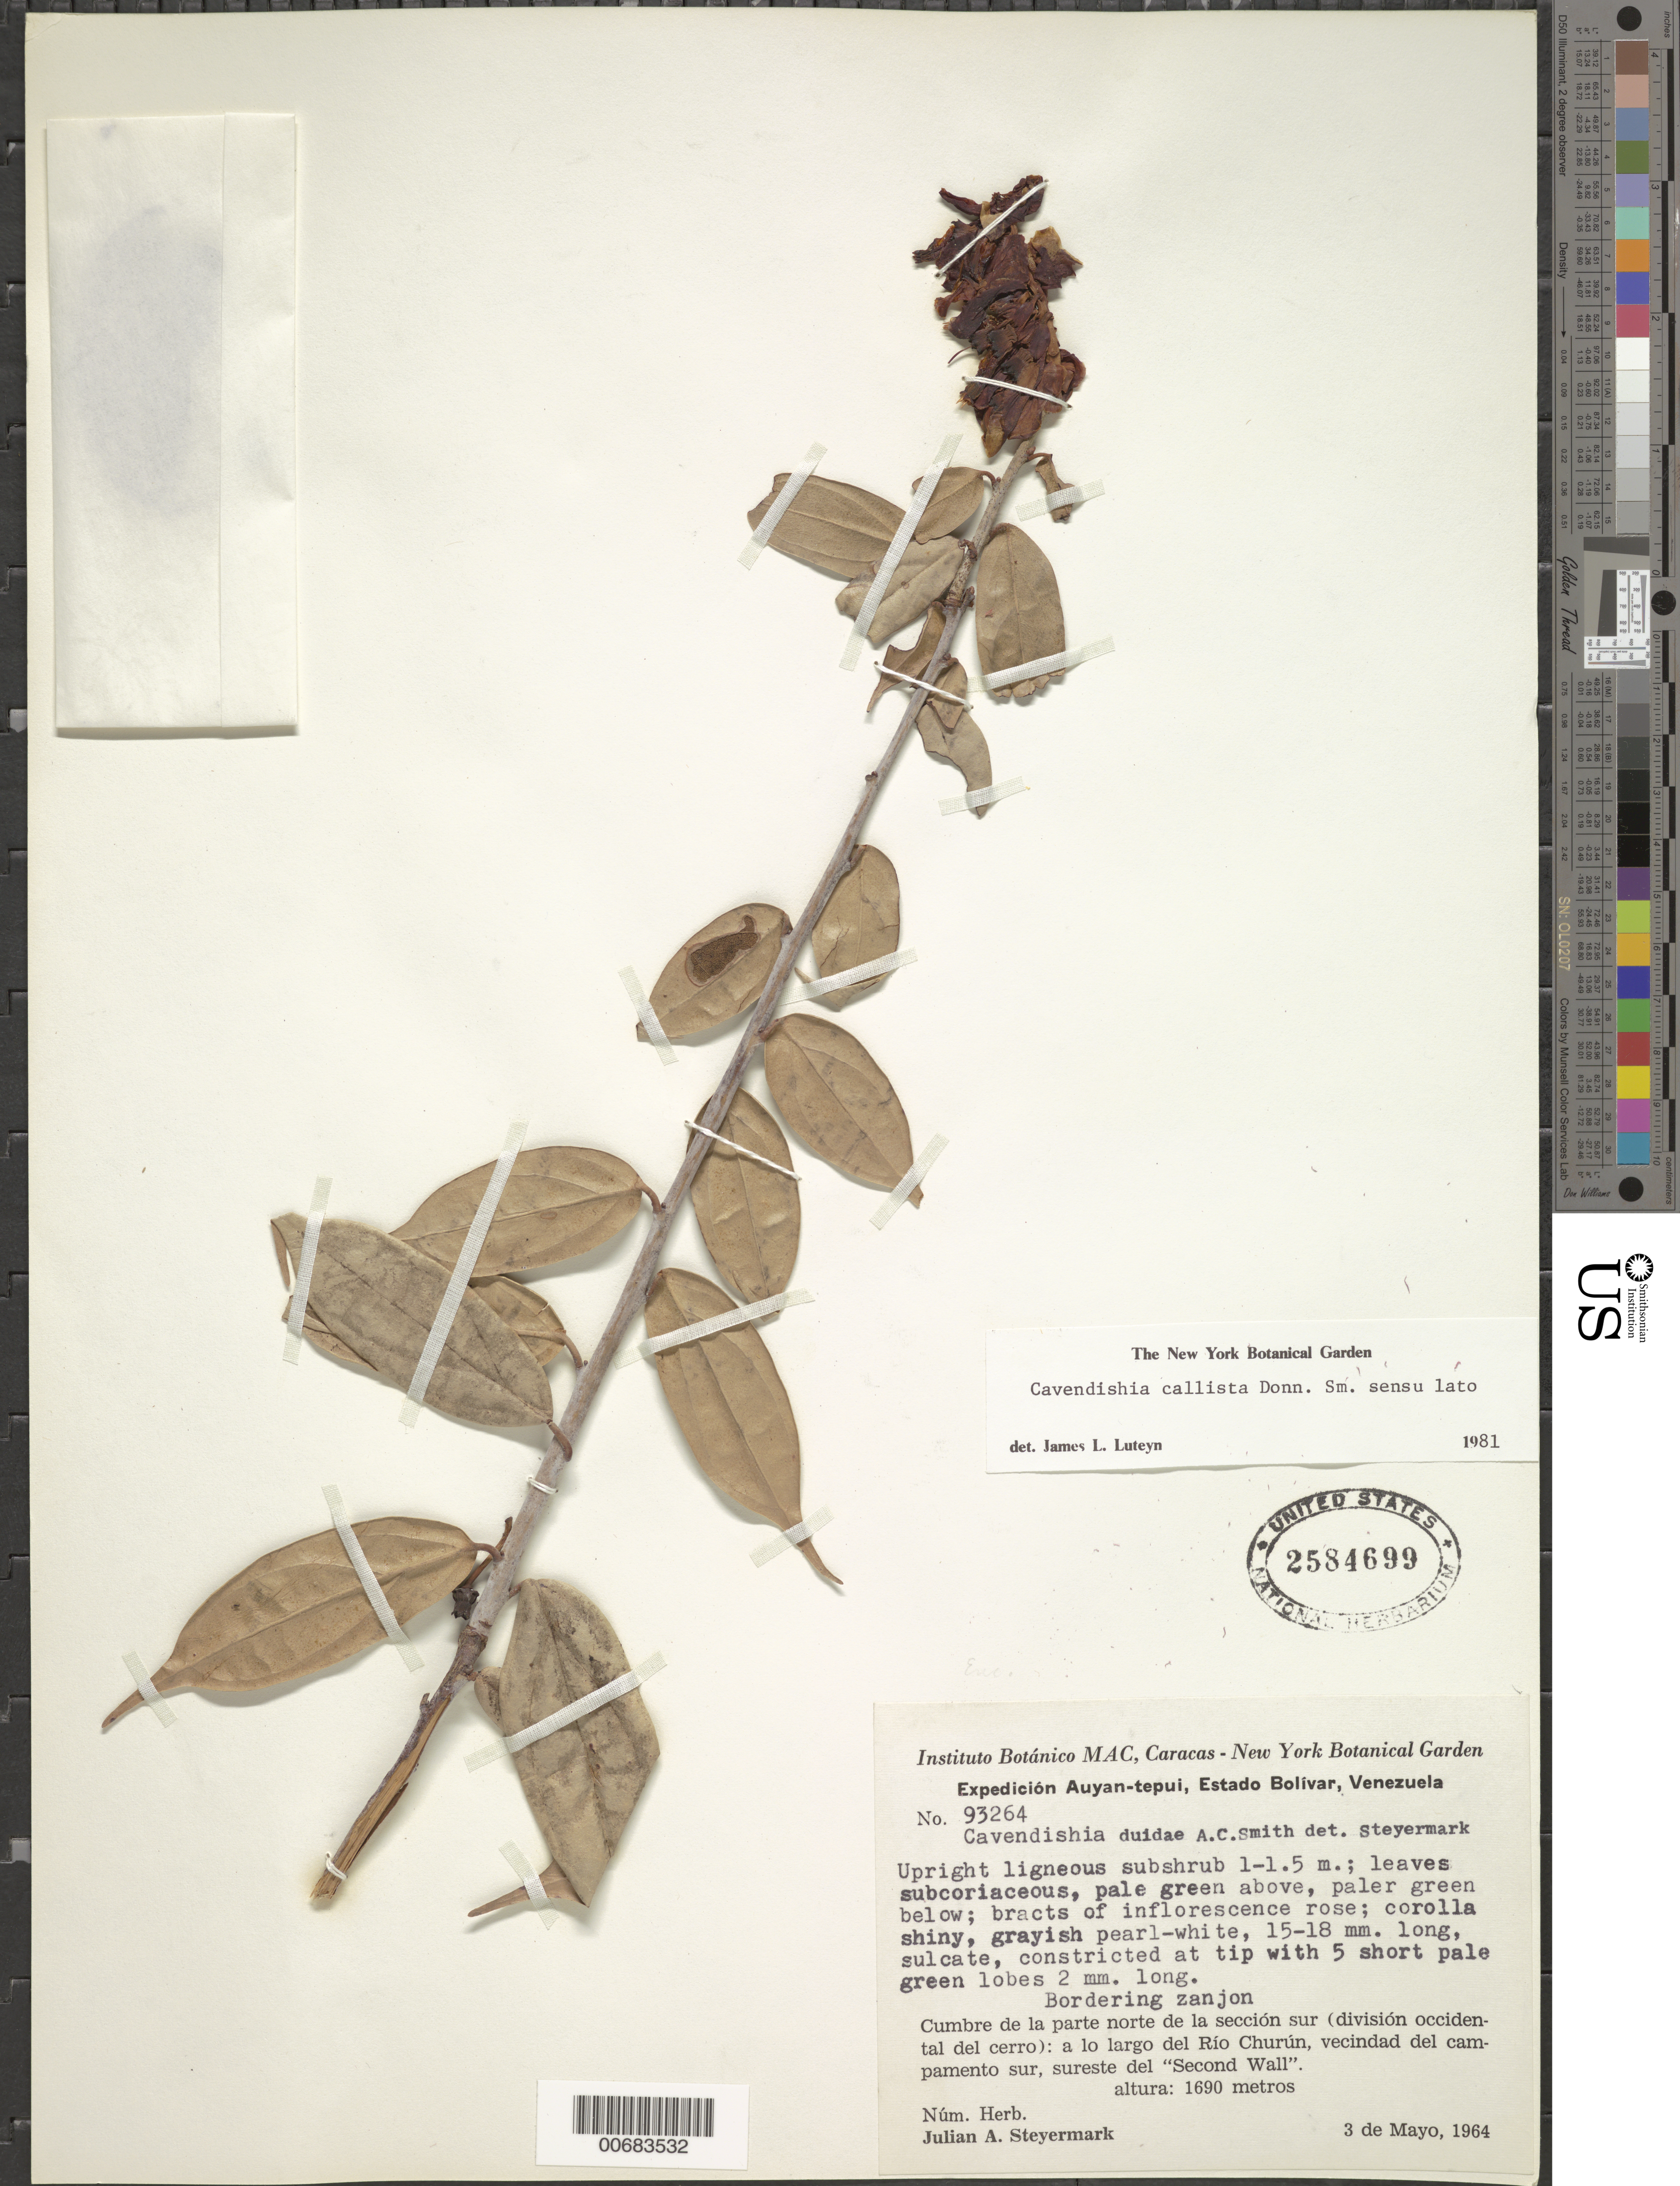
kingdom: Plantae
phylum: Tracheophyta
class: Magnoliopsida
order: Ericales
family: Ericaceae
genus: Cavendishia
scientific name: Cavendishia callista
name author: Donn. Sm.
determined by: Luteyn, J. L.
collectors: J. Steyermark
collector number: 93264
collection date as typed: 3-May-64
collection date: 1964-05-03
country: Venezuela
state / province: Bolívar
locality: Auyan-tepuí, Río Churún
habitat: A lo largo del río, vecindad del campamento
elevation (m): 1690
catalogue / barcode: US 2584699